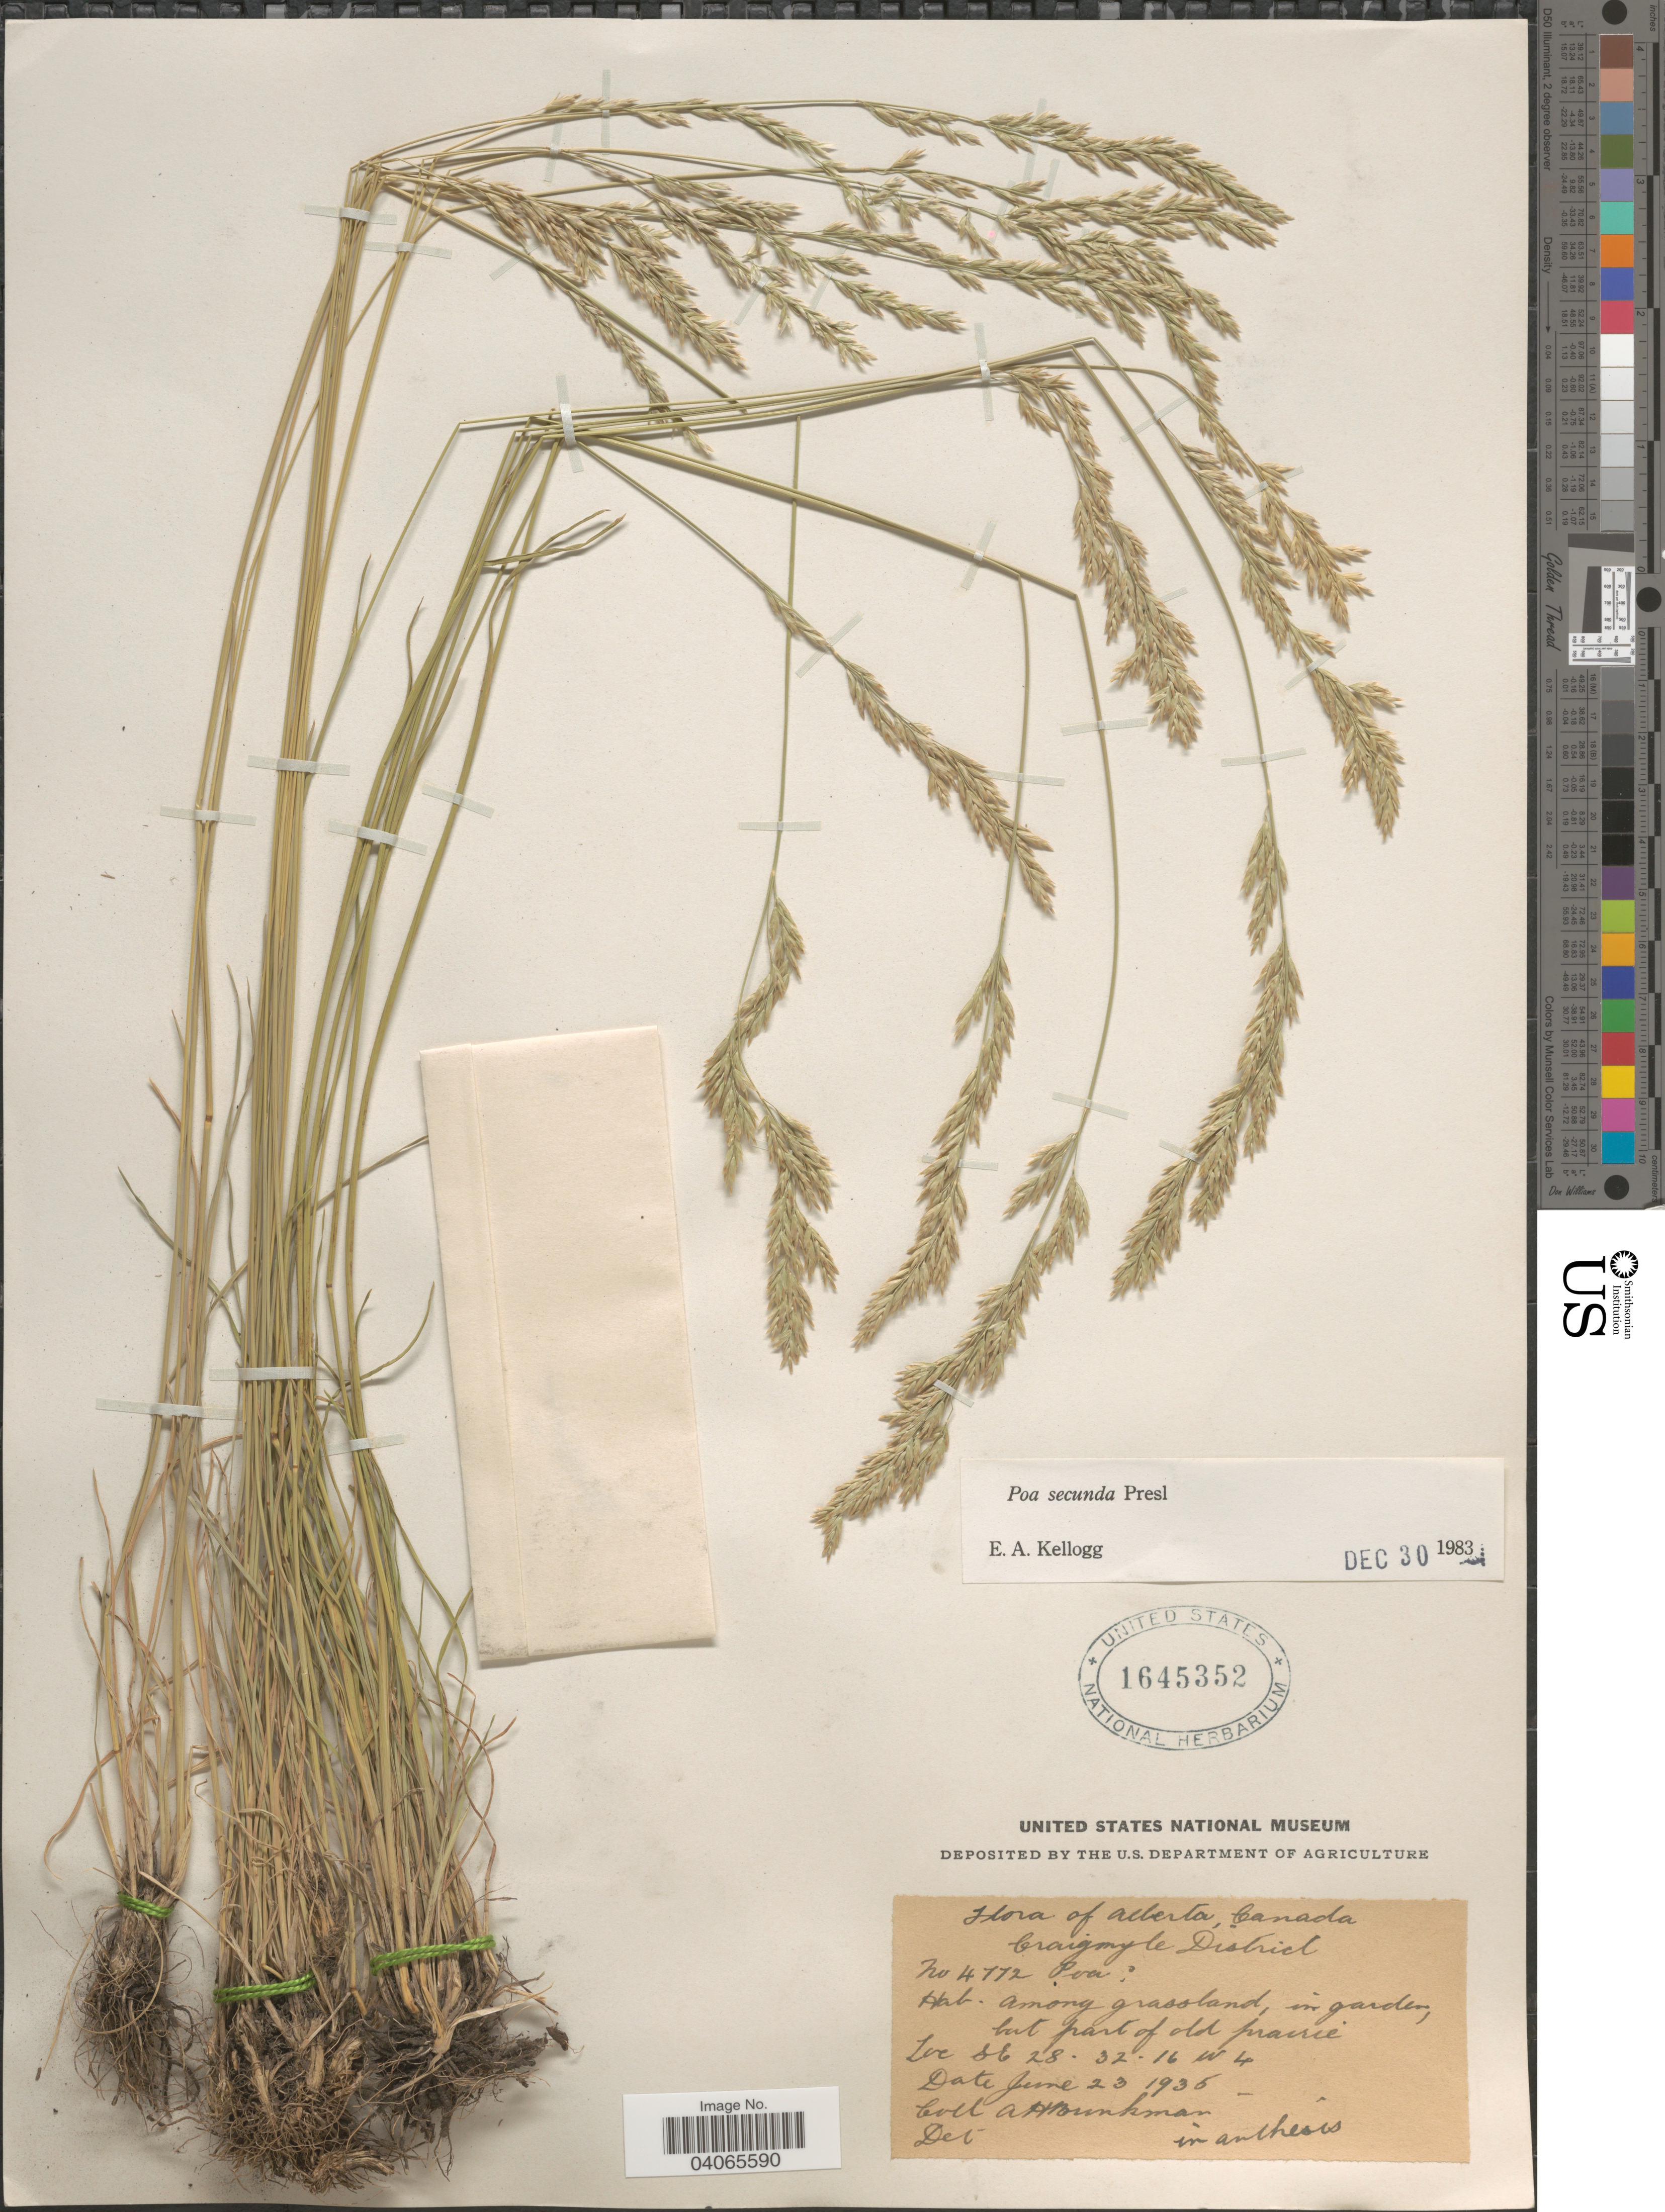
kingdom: Plantae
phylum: Tracheophyta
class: Liliopsida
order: Poales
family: Poaceae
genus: Poa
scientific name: Poa secunda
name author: J. Presl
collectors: A. Brinkman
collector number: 4772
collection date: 1935-06-23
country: Canada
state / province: Alberta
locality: Craigmyle District. SE 28 - 32 - 16 W 4.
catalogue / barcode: US 1645352